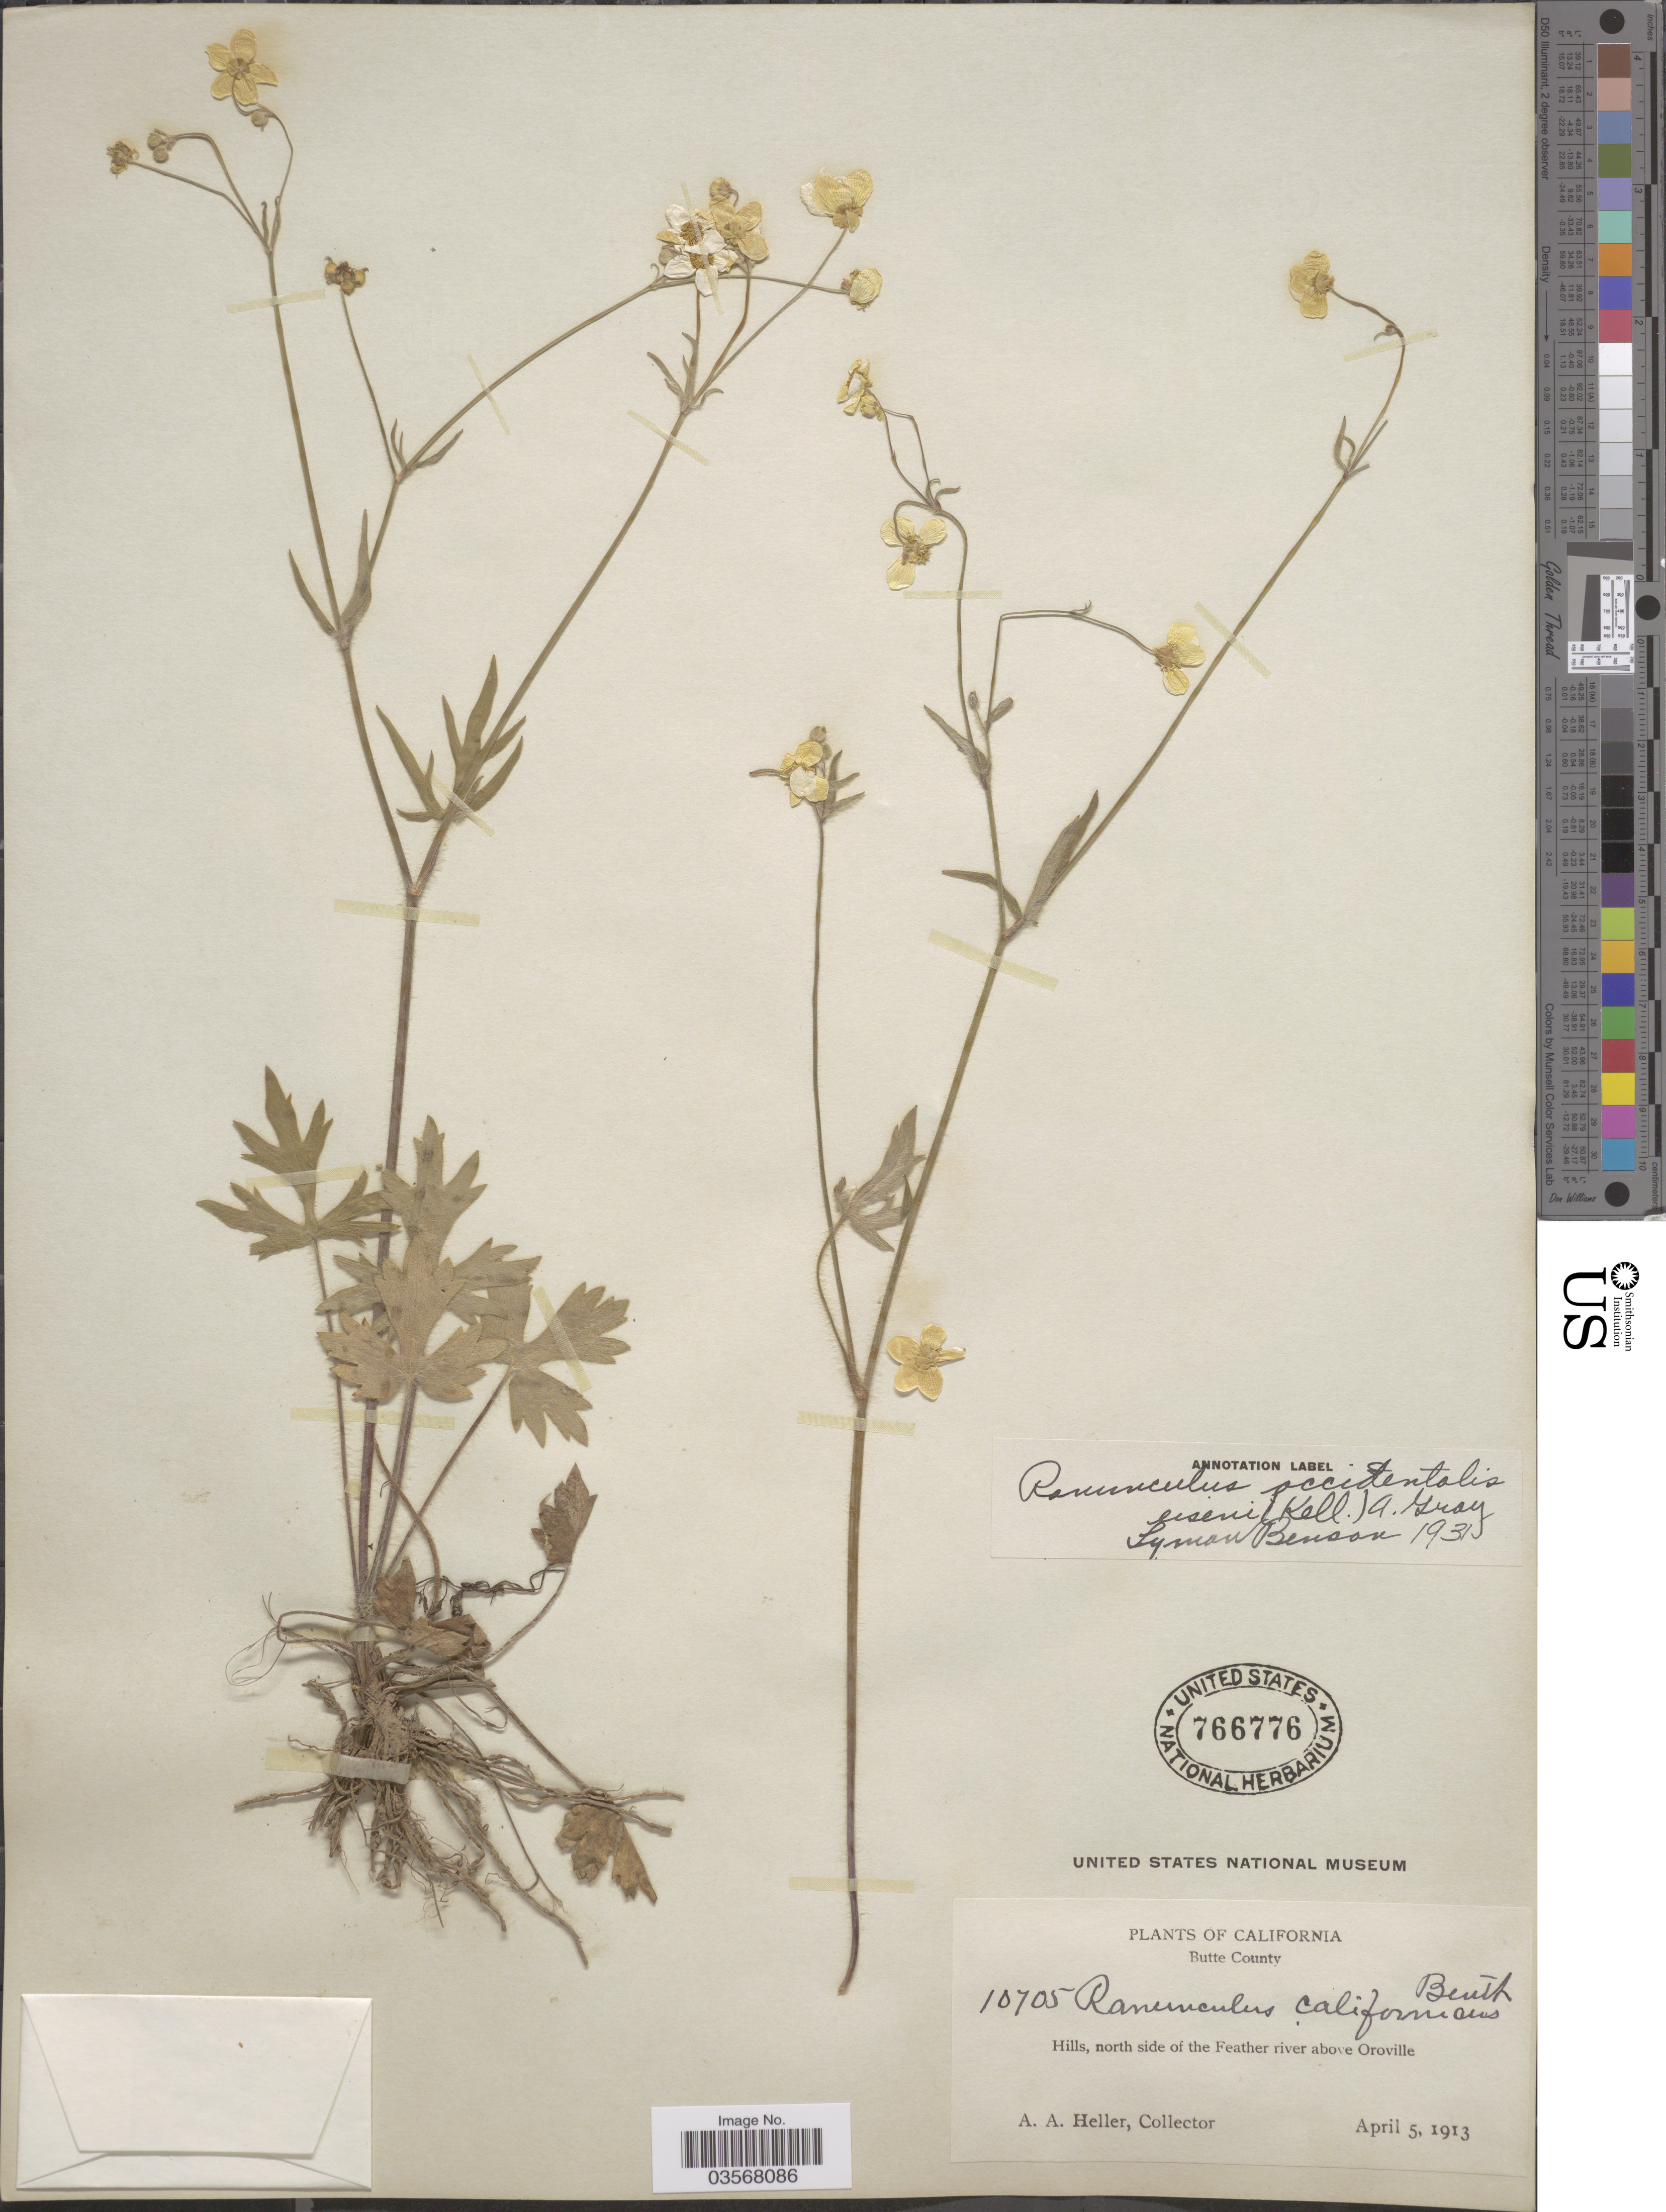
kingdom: Plantae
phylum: Tracheophyta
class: Magnoliopsida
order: Ranunculales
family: Ranunculaceae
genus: Ranunculus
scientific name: Ranunculus occidentalis var. eisenii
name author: Nutt.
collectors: A. A. Heller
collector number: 10705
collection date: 1913-04-05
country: United States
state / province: California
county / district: Butte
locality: Butte County. Hills, north side of the Feather river above Oroville.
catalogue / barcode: US 766776